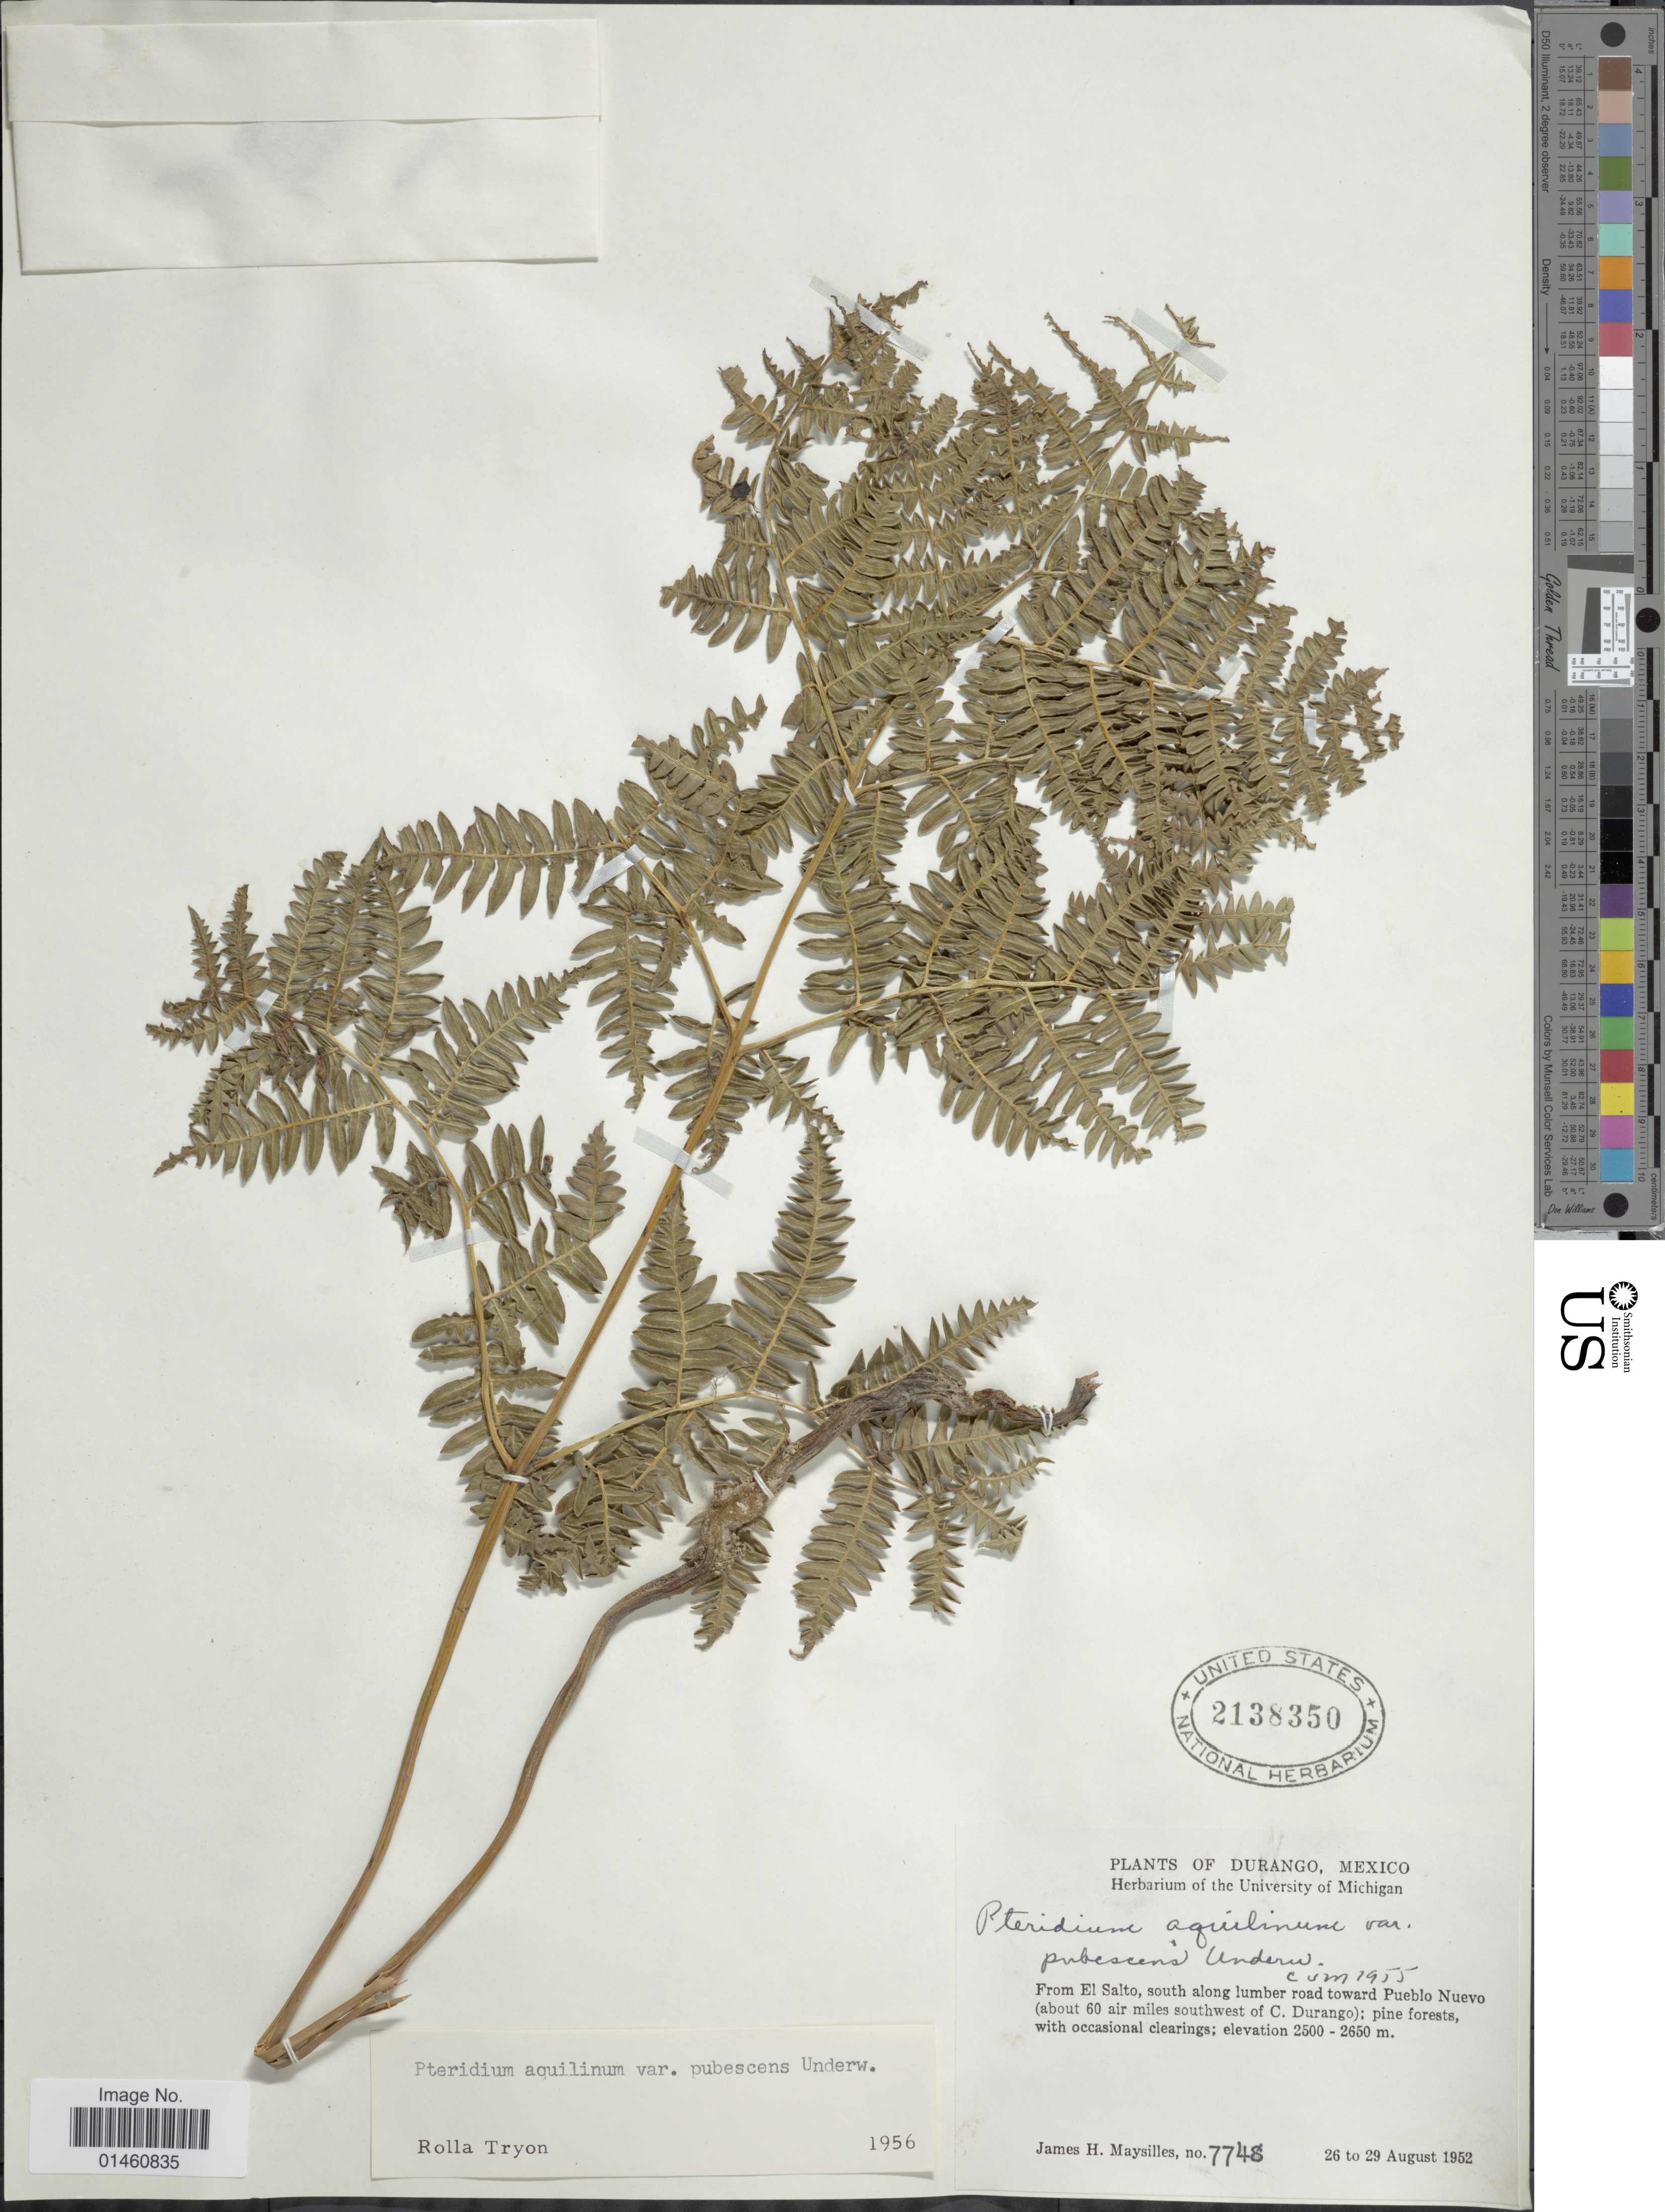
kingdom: Plantae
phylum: Tracheophyta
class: Polypodiopsida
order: Polypodiales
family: Dennstaedtiaceae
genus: Pteridium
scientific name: Pteridium pubescens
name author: (Underw.) Christenh.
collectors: J. Maysilles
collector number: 7748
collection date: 1952-08-26/1952-08-29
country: Mexico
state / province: Durango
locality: From El Salto, south along lumber road toward Pueblo Nuevo (about 60 air miles southwest of C. Durango).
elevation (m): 2500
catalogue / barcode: US 2138350